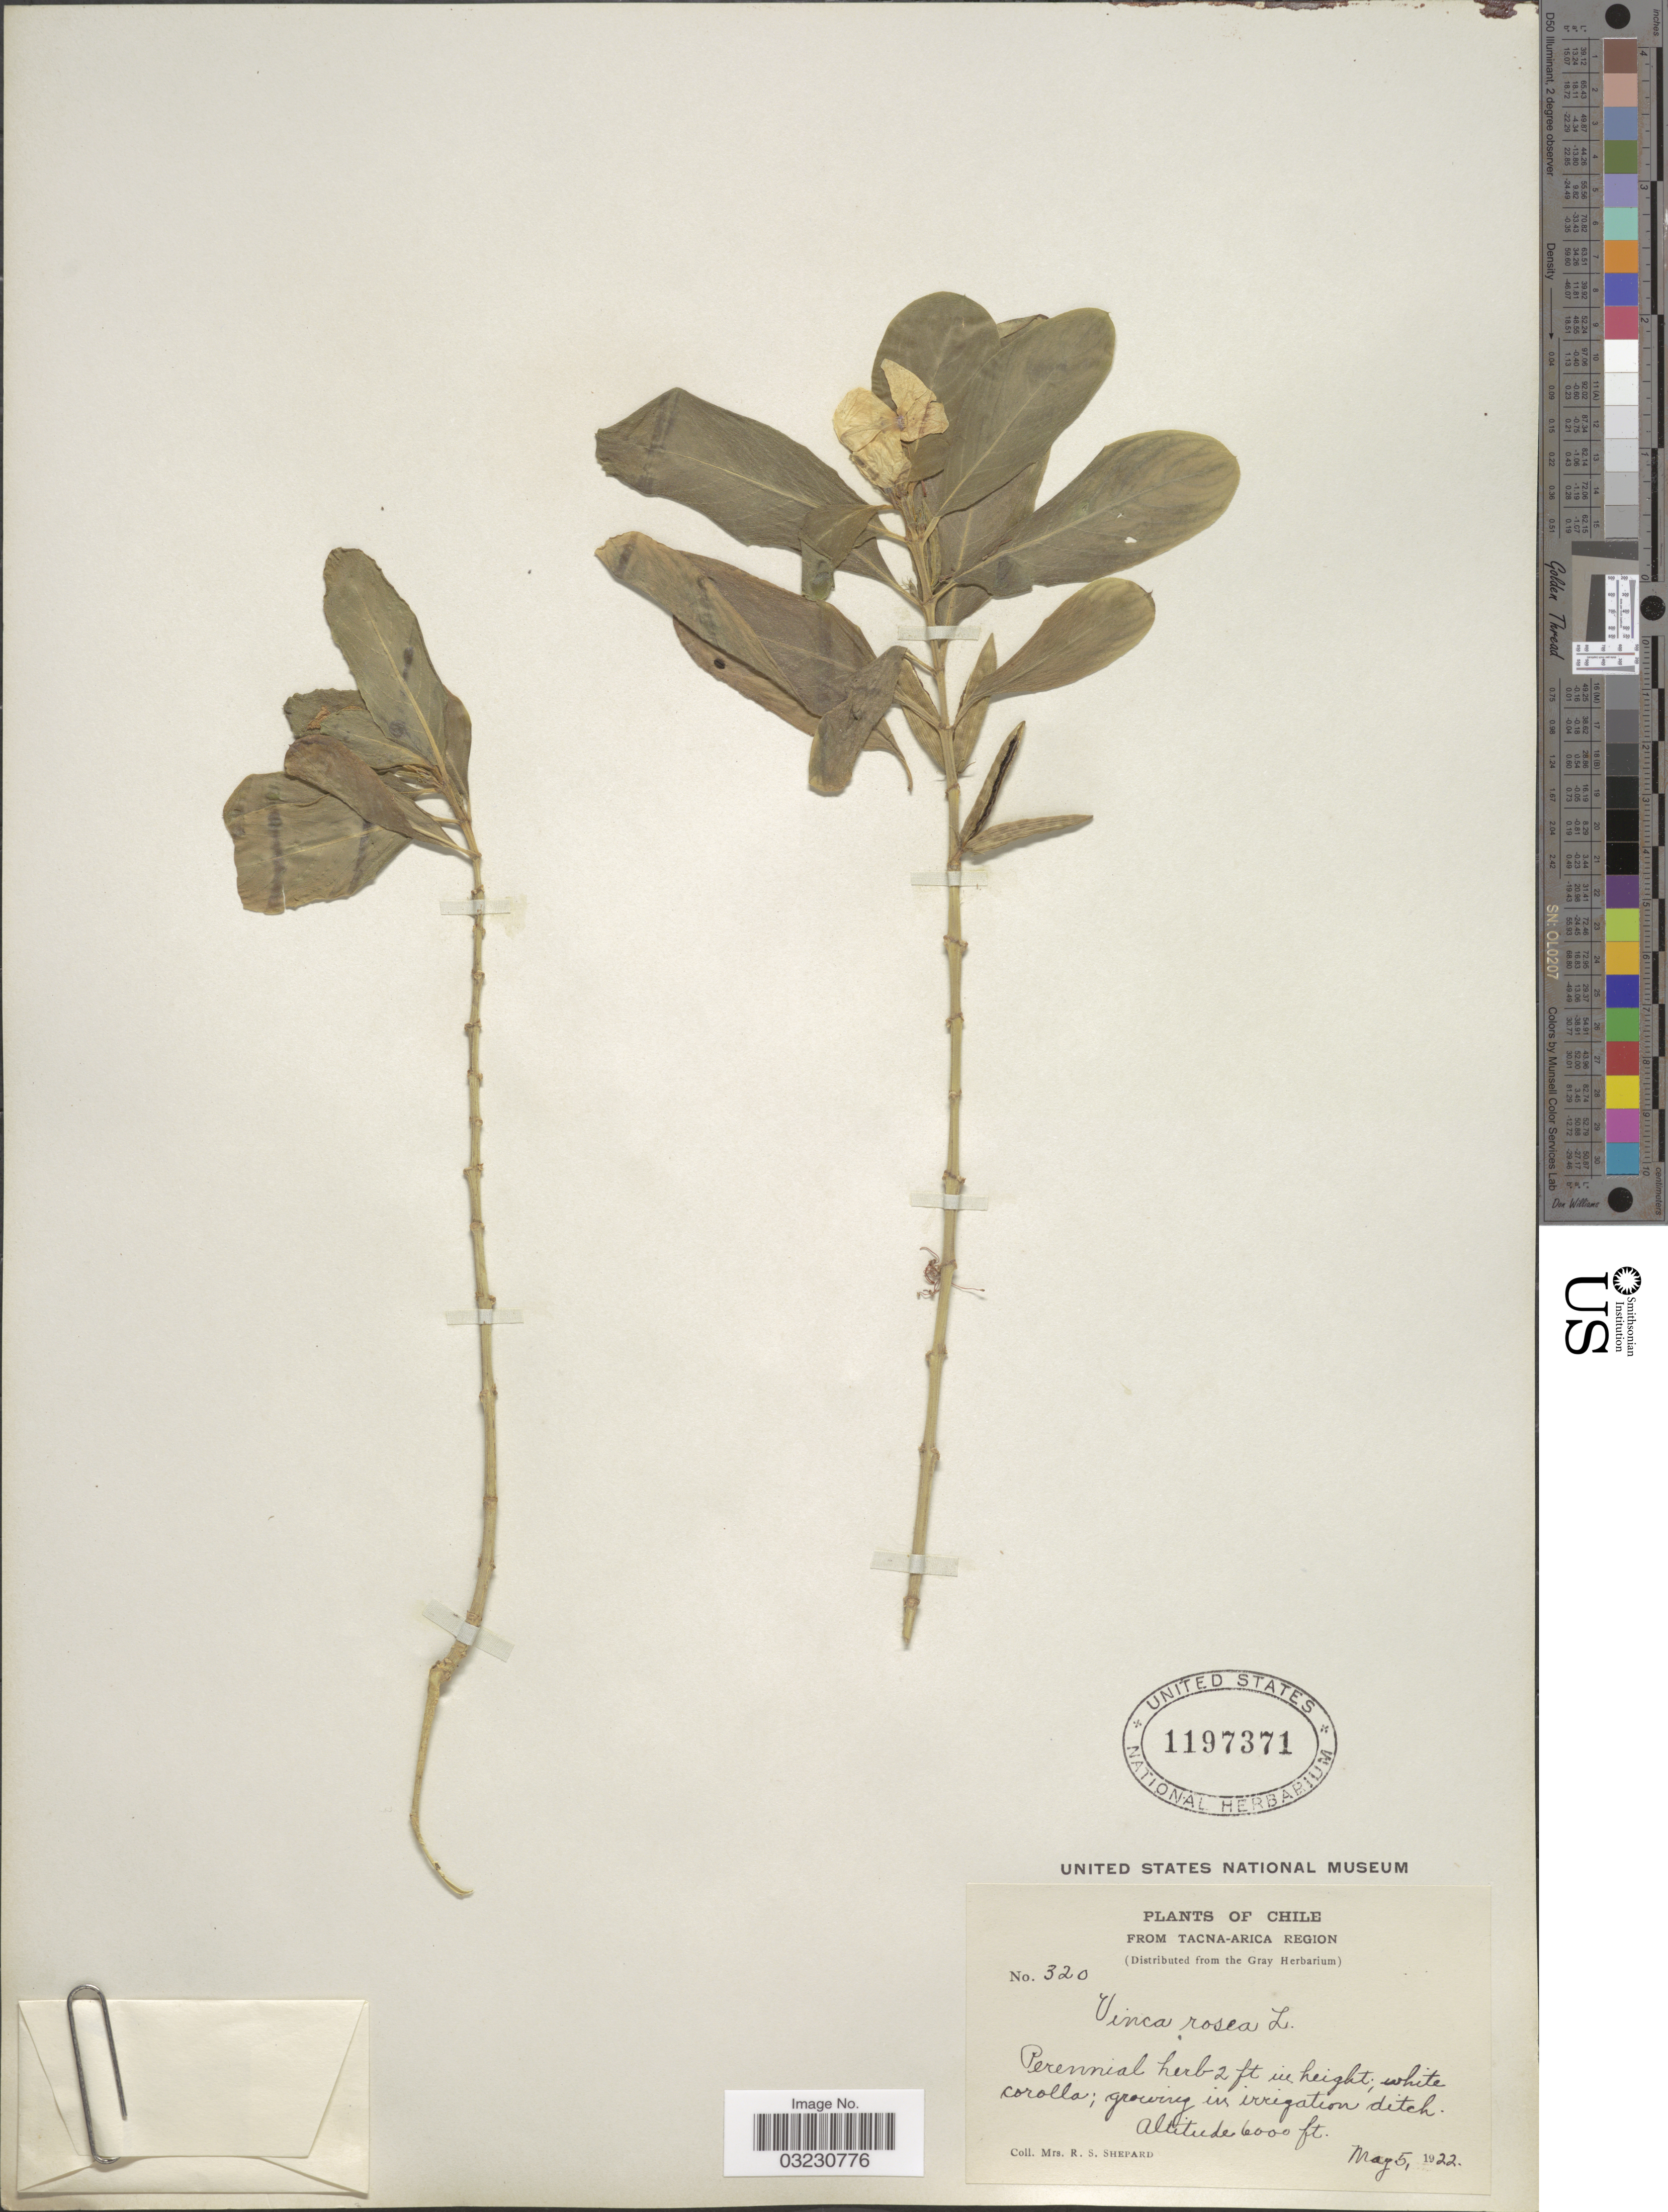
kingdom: Plantae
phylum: Tracheophyta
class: Magnoliopsida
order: Gentianales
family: Apocynaceae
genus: Catharanthus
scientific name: Catharanthus roseus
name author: (L.) G. Don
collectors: R. Shepard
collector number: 320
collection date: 1922-05-05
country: Chile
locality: Tacna-Arica Region.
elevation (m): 1829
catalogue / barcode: US 1197371